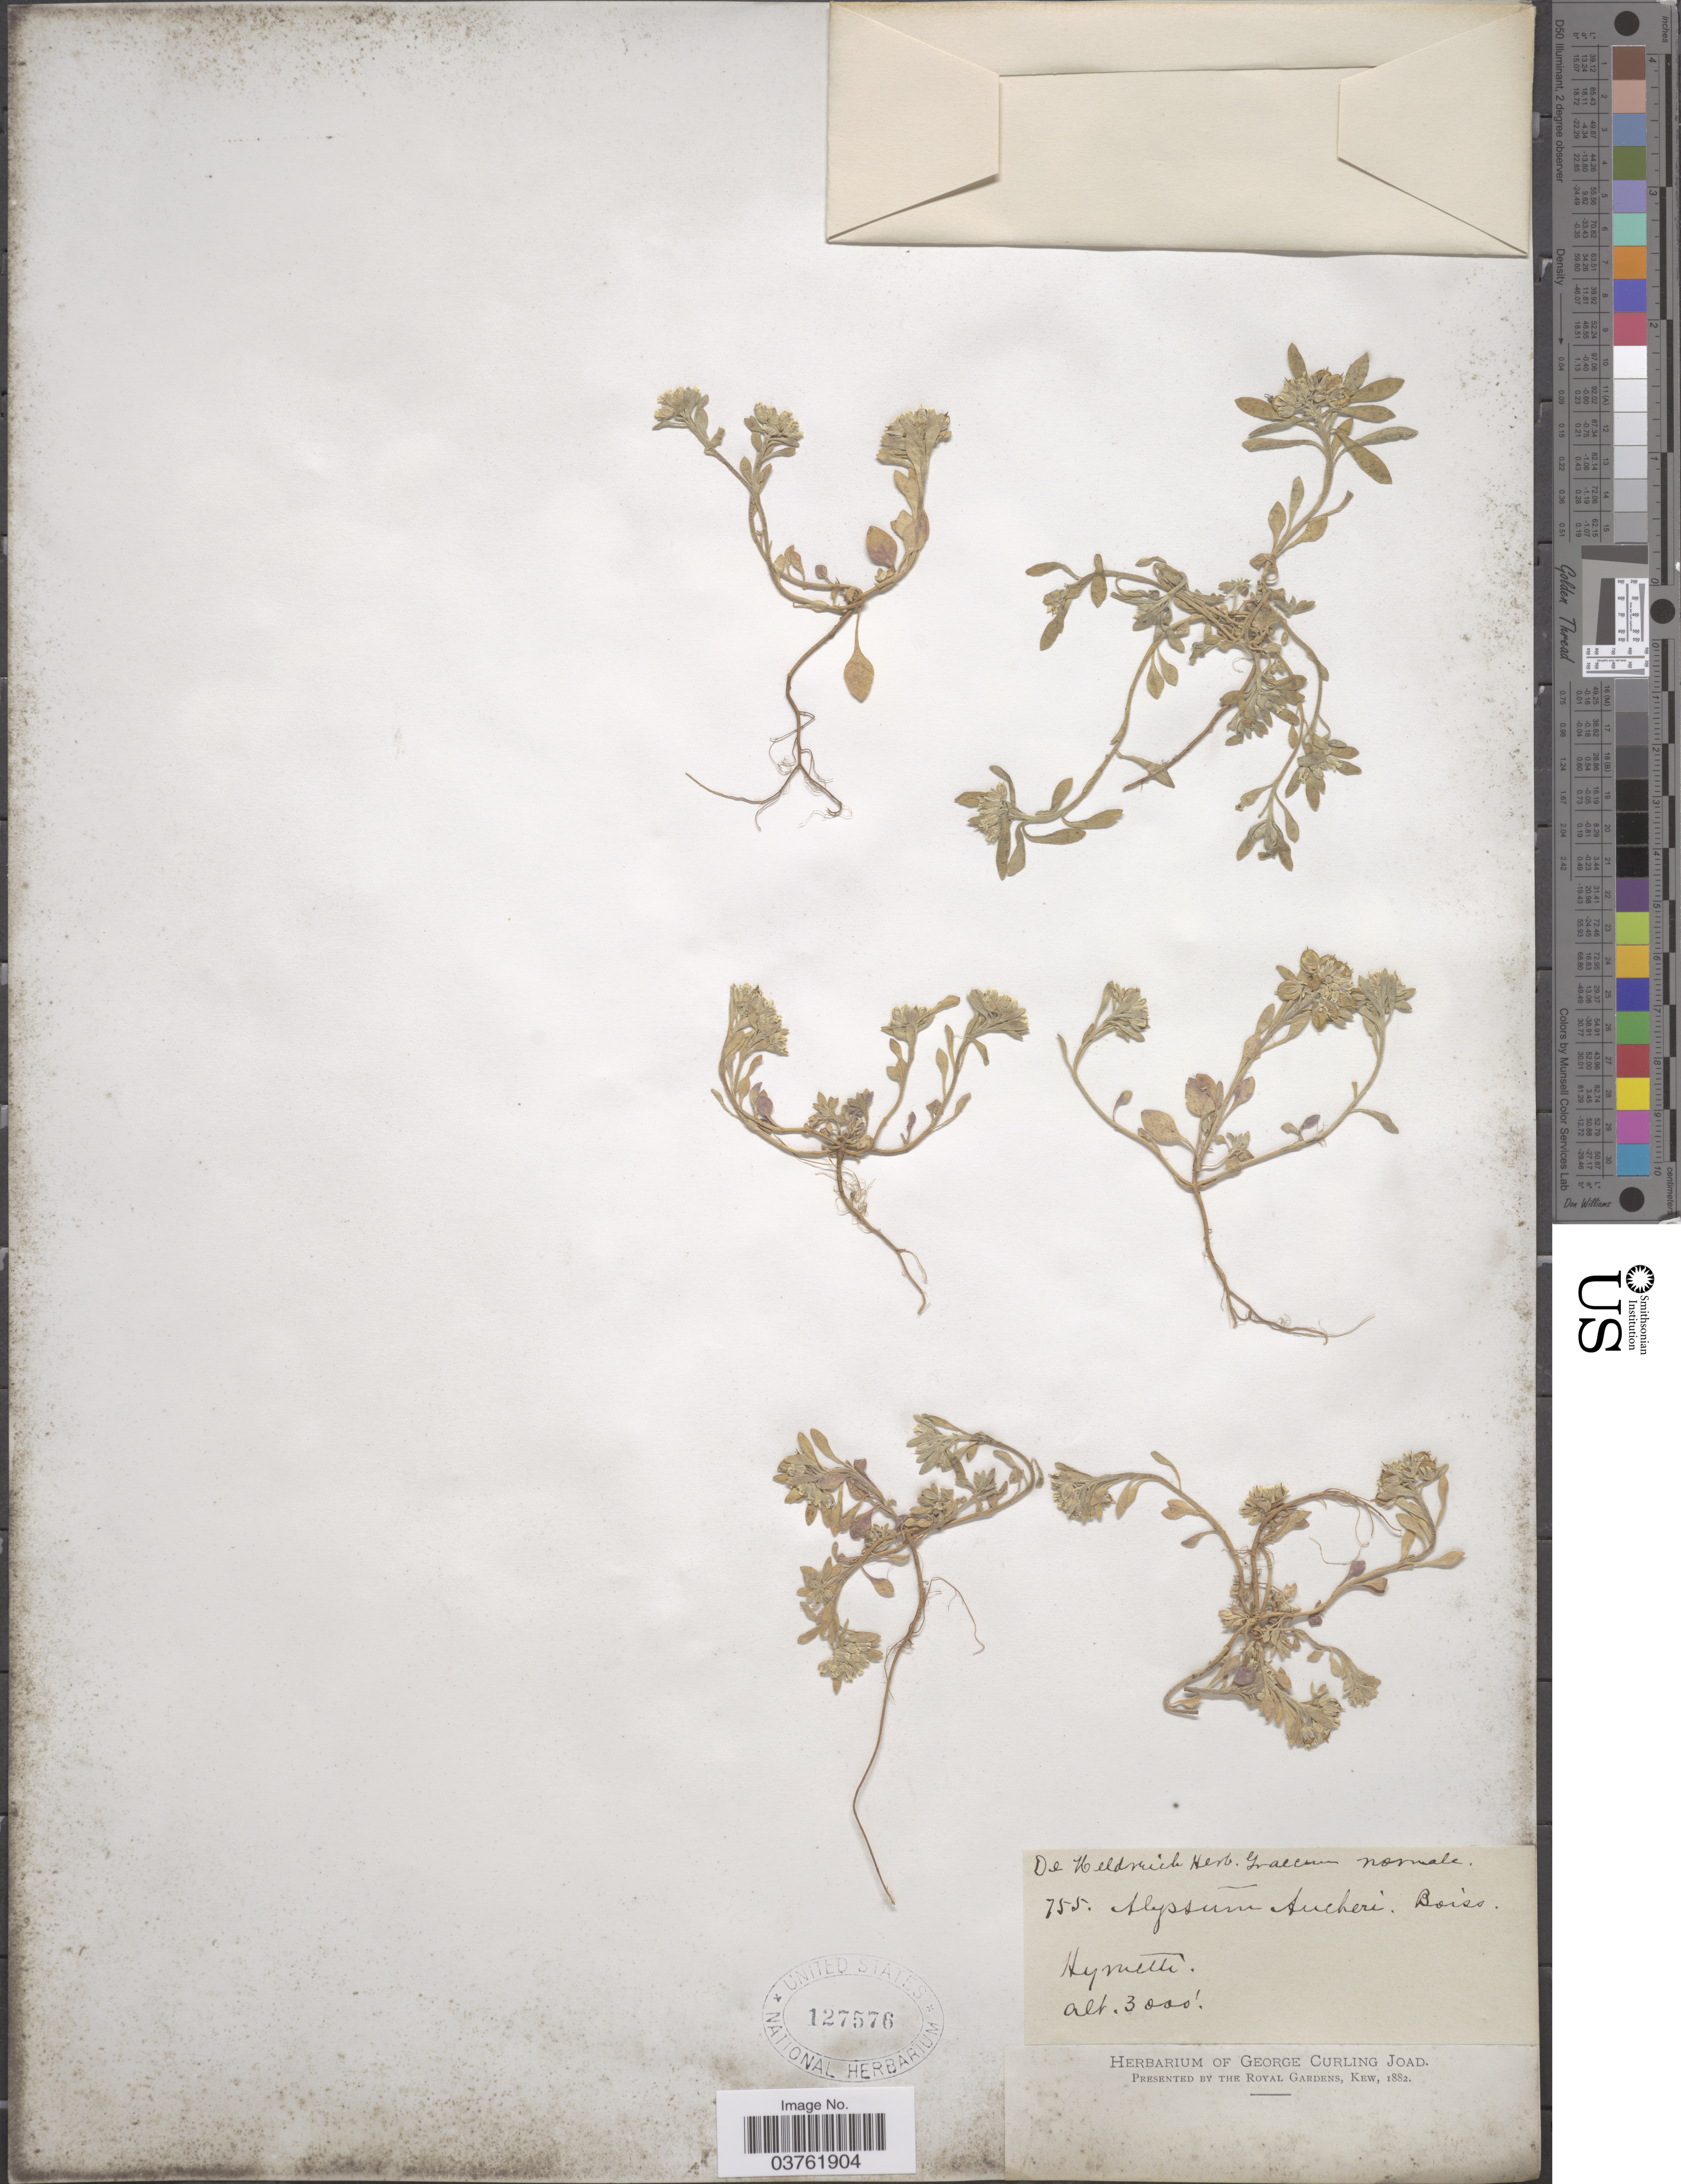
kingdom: Plantae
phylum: Tracheophyta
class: Magnoliopsida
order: Brassicales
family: Brassicaceae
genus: Alyssum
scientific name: Alyssum aucheri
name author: Boiss.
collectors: -. De Heldreich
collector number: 755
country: Greece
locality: Hymeth.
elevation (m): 914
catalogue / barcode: US 127576